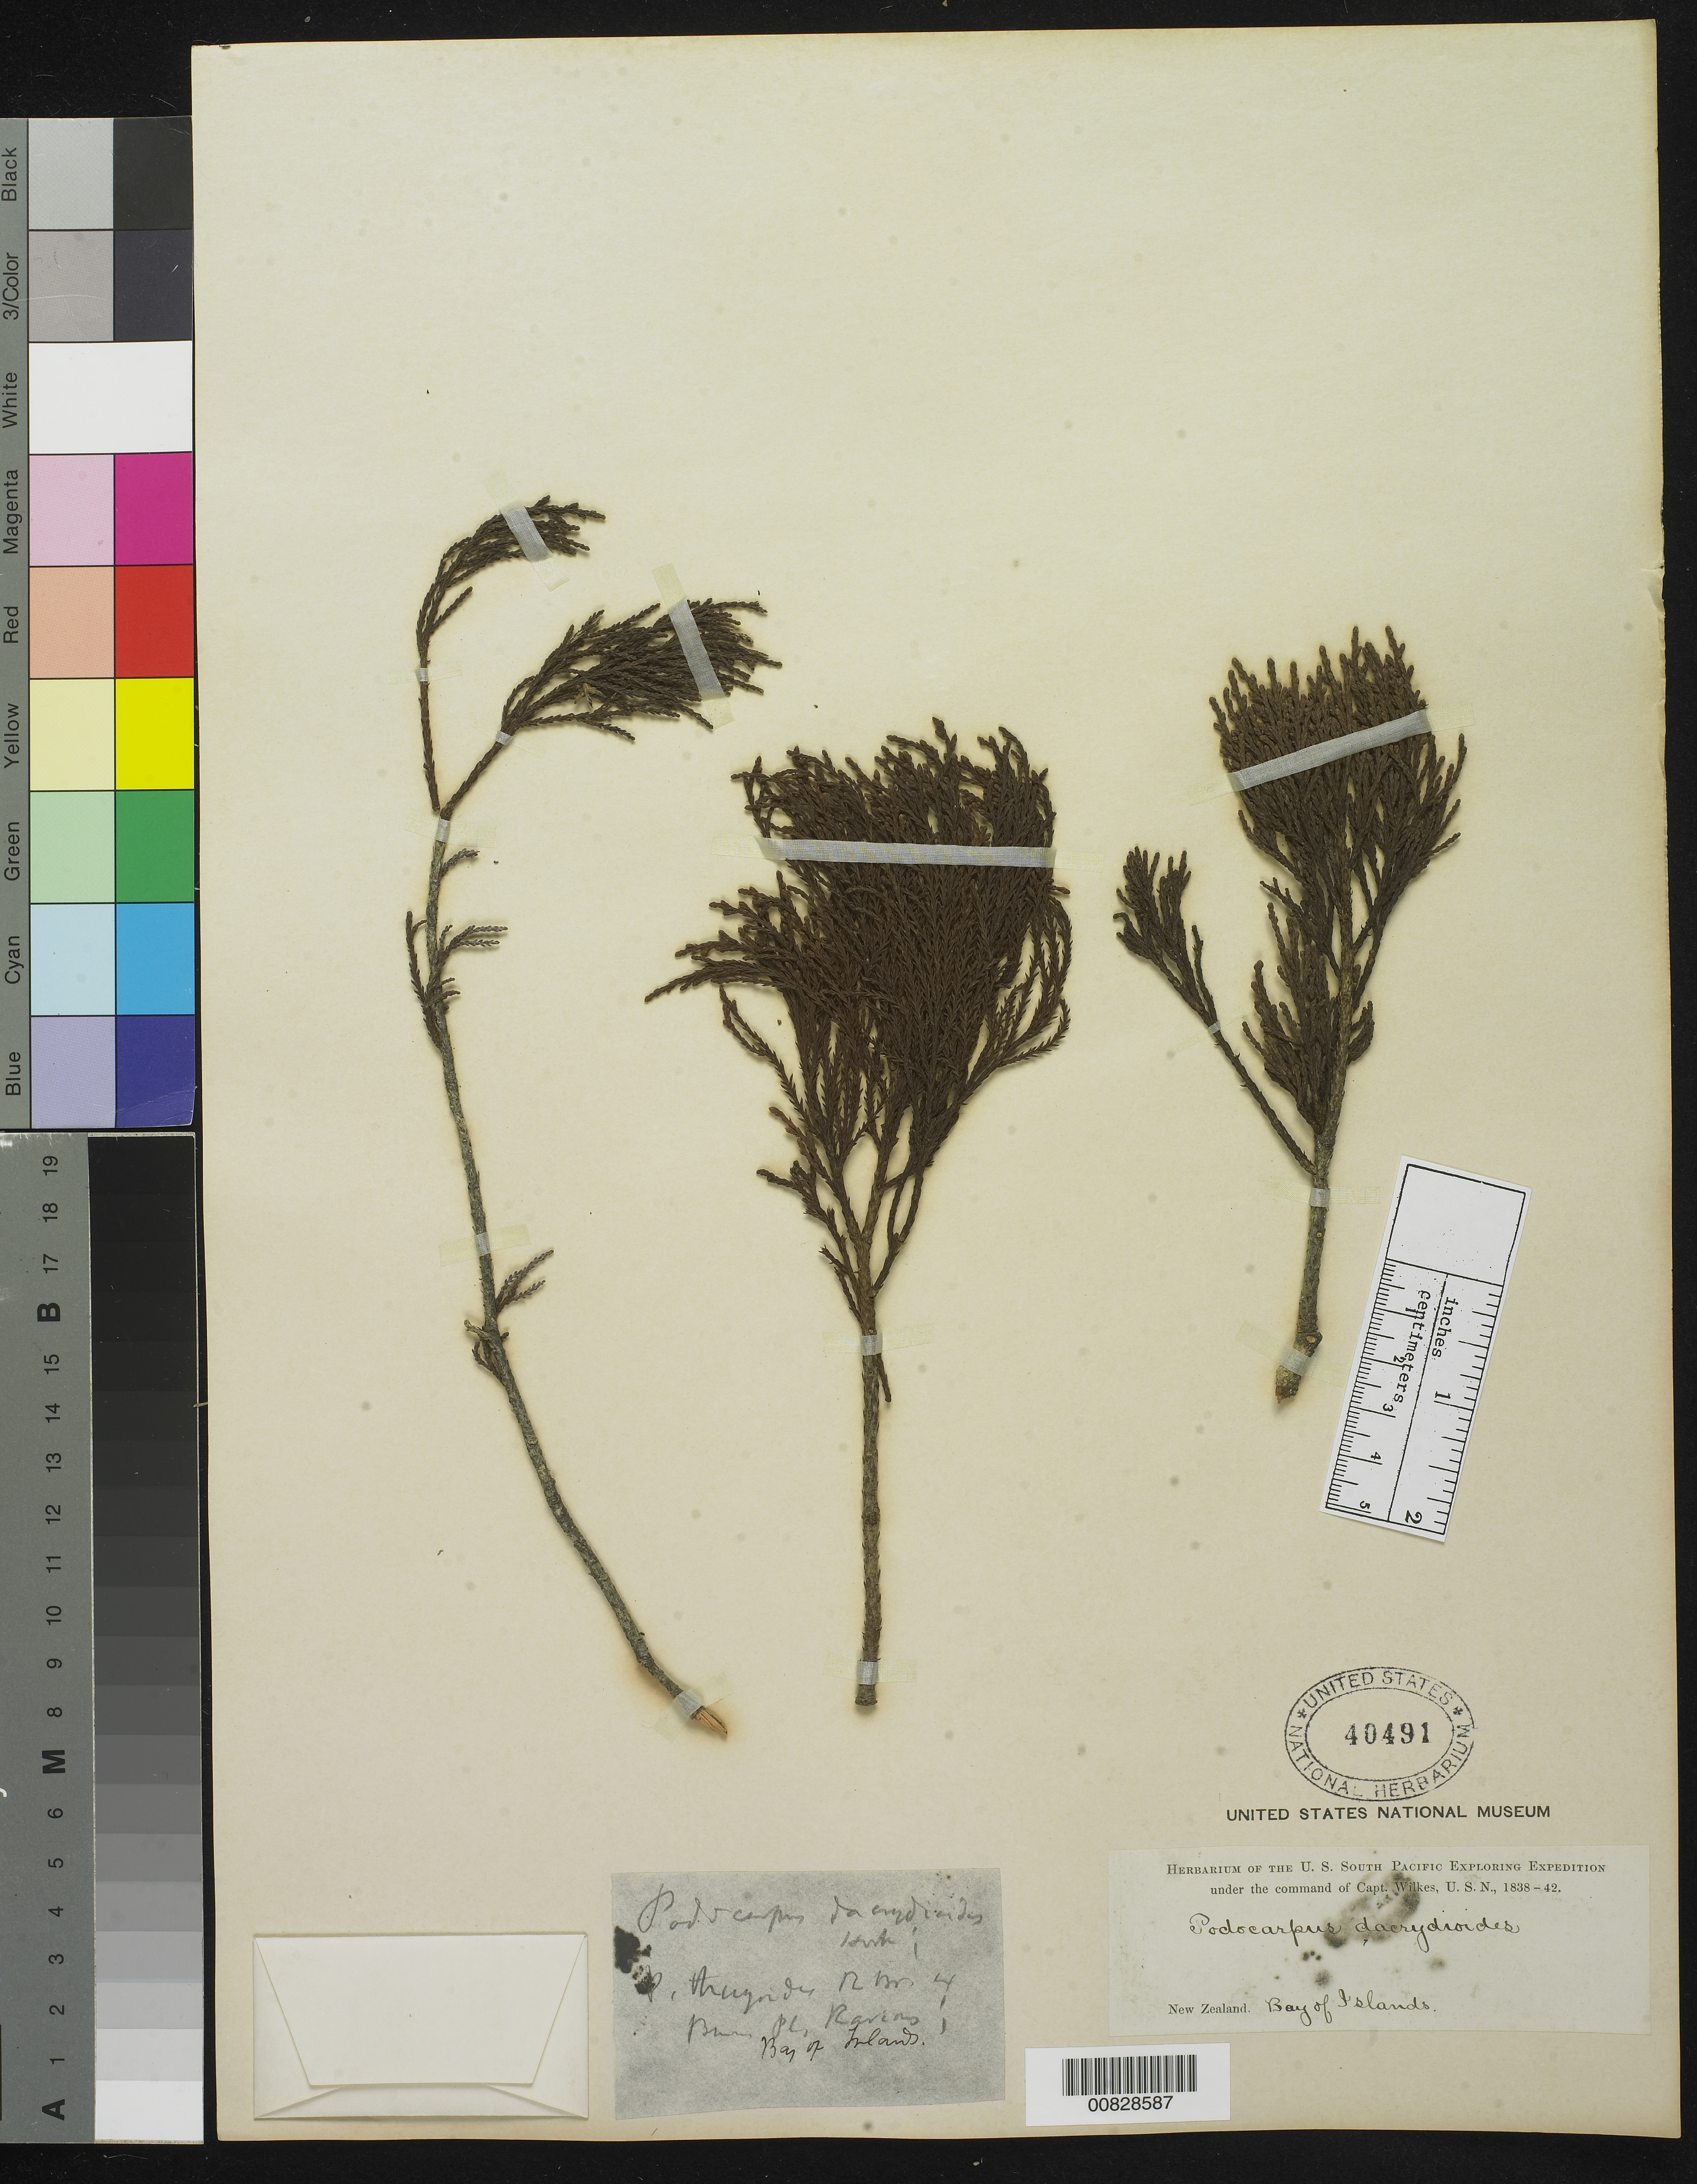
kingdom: Plantae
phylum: Tracheophyta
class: Pinopsida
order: Pinales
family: Podocarpaceae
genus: Podocarpus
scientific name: Podocarpus dacrydioides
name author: A. Rich.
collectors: Wilkes Explor. Exped.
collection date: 1838/1842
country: New Zealand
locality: Bay of Islands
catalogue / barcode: US 40491